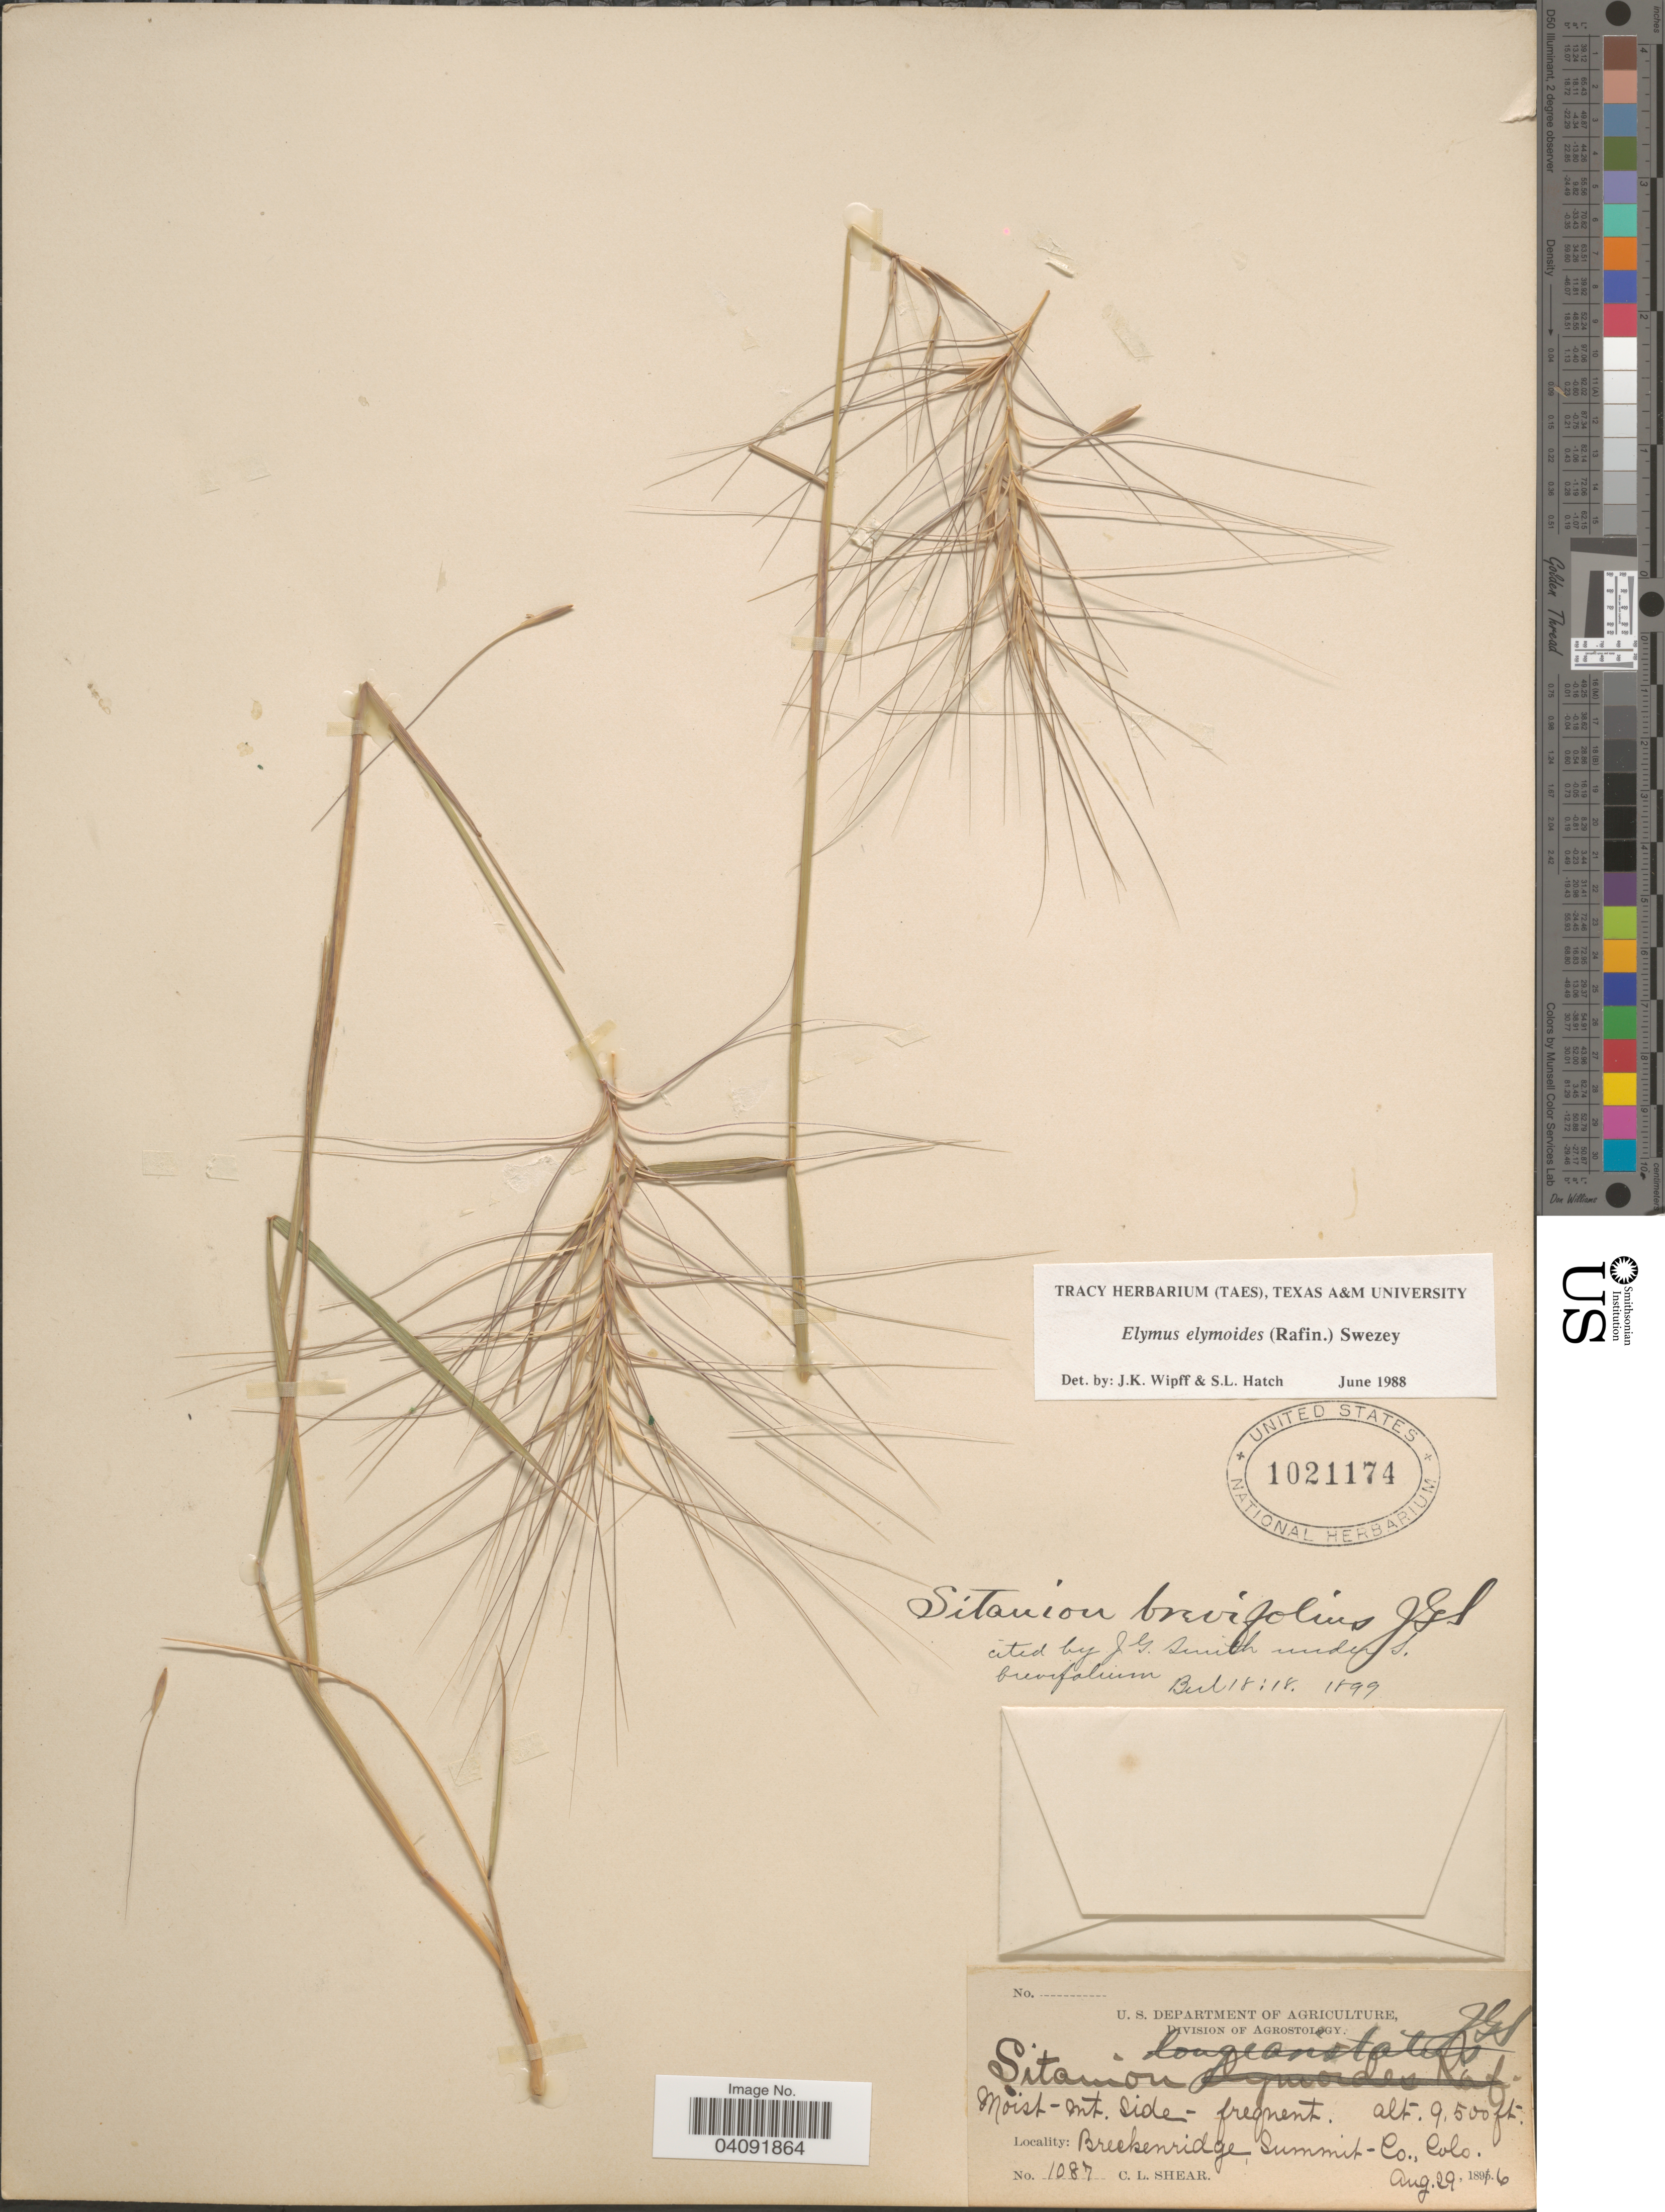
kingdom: Plantae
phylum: Tracheophyta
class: Liliopsida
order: Poales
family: Poaceae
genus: Elymus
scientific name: Elymus elymoides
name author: (Raf.) Swezey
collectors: C. L. Shear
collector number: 1087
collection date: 1896-08-29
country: United States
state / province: Colorado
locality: Breckenridge, Summit Co.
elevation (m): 2896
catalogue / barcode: US 1021174